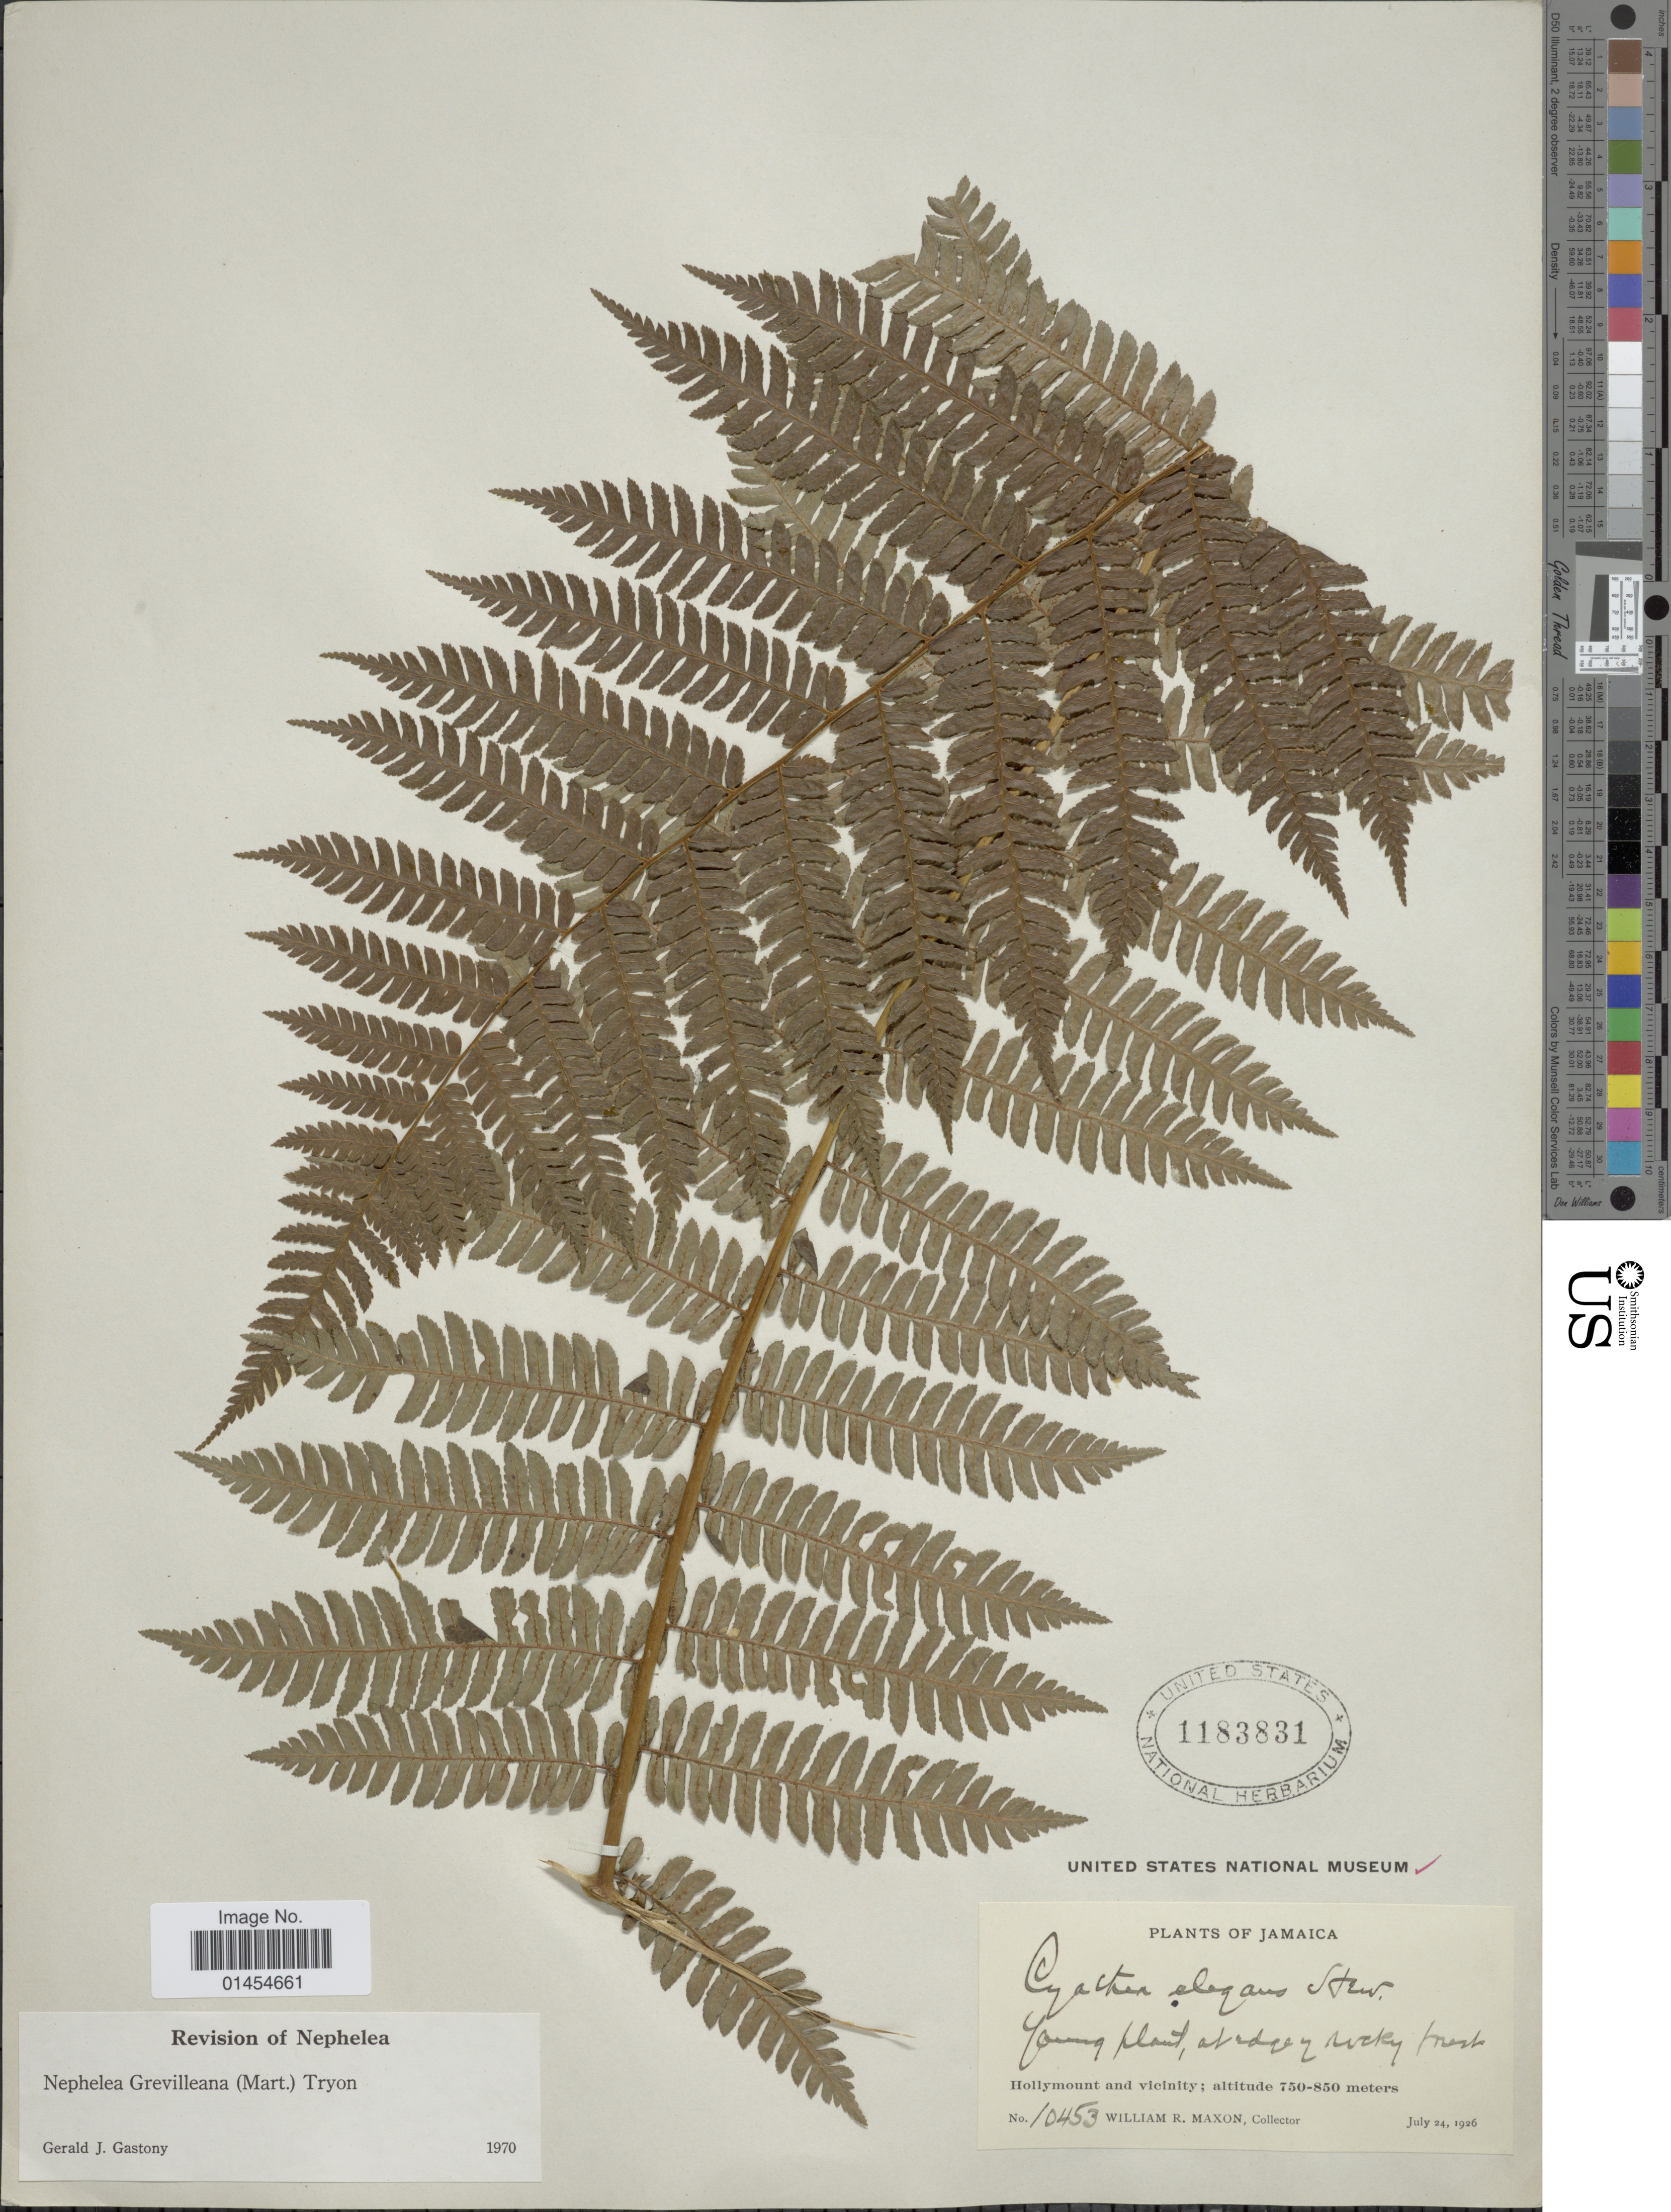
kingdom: Plantae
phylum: Tracheophyta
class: Polypodiopsida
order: Cyatheales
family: Cyatheaceae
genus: Alsophila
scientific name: Alsophila grevilleana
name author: (Mart.) D.S. Conant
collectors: W. R. Maxon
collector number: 10453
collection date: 1926-07-24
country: Jamaica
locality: Hollymount and vicinity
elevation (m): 750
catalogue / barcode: US 1183831